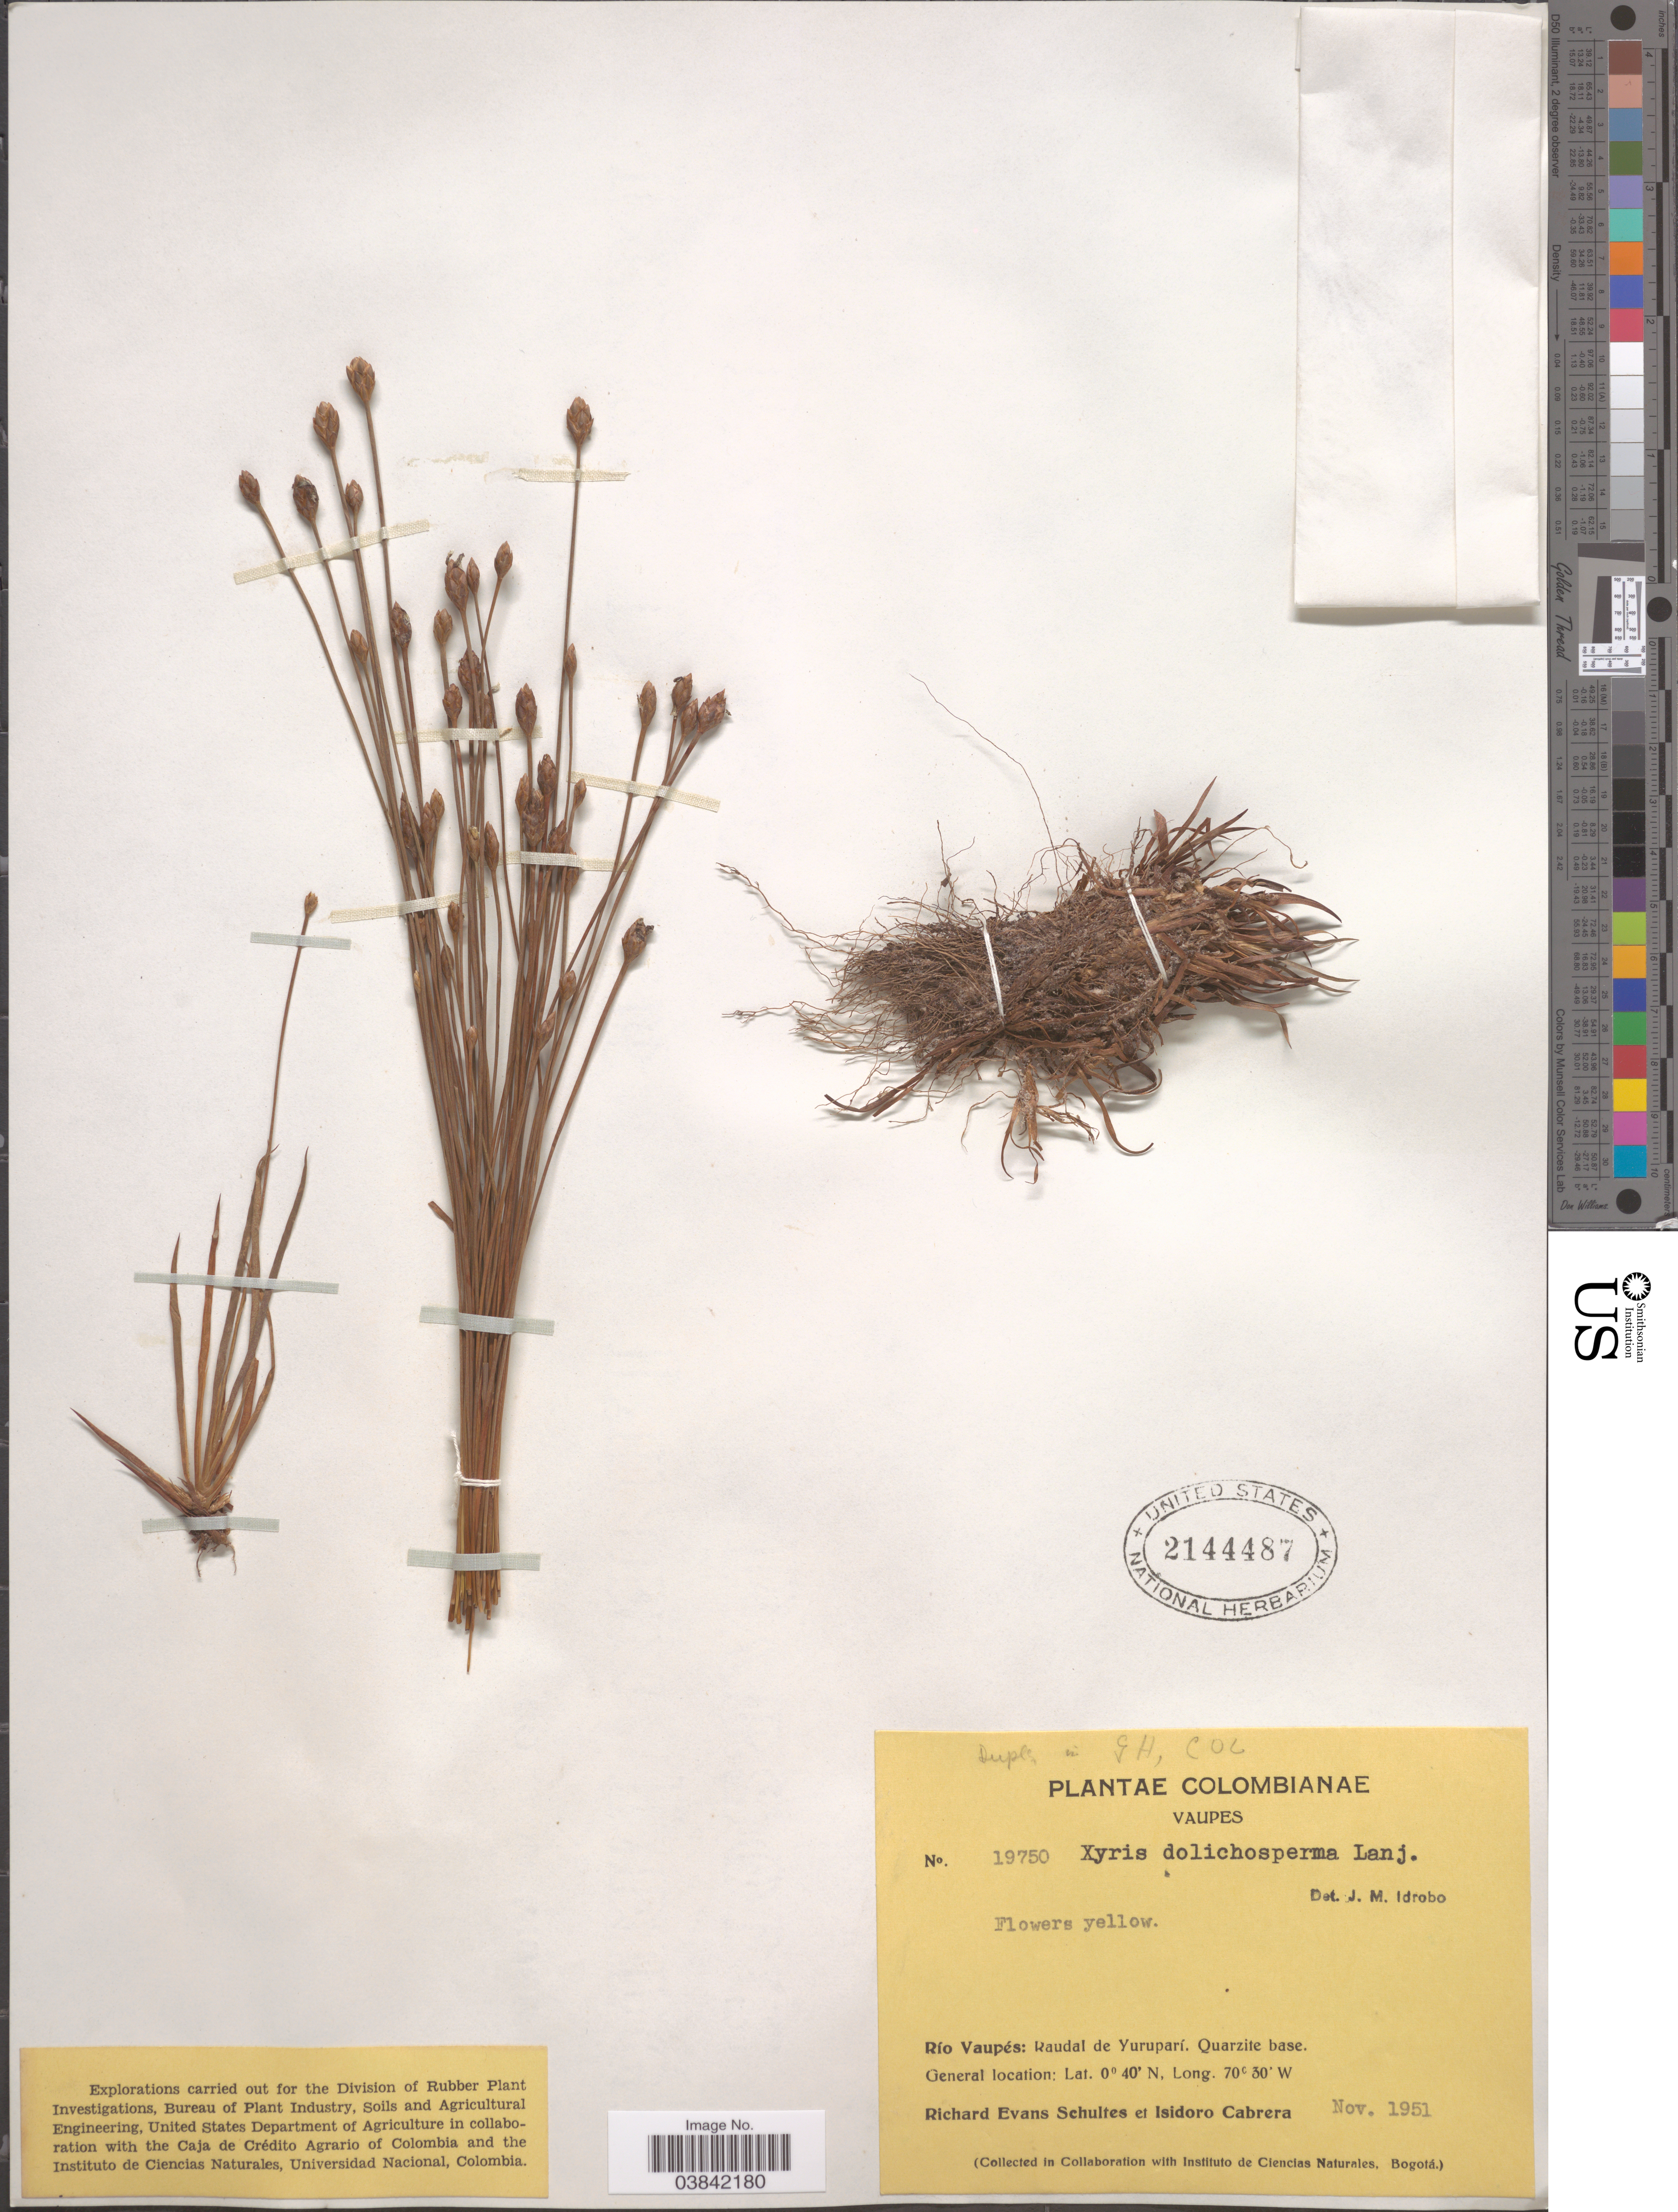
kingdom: Plantae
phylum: Tracheophyta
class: Liliopsida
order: Poales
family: Xyridaceae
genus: Xyris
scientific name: Xyris dolichosperma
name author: Lanj.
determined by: Idrobo, J. M.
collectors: R. E. Schultes & I. Cabrera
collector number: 19750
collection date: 1951-11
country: Colombia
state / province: Vaupés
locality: Río Vaupés: Raudal de Yuruparí. Quarzite base.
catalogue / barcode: US 2144487